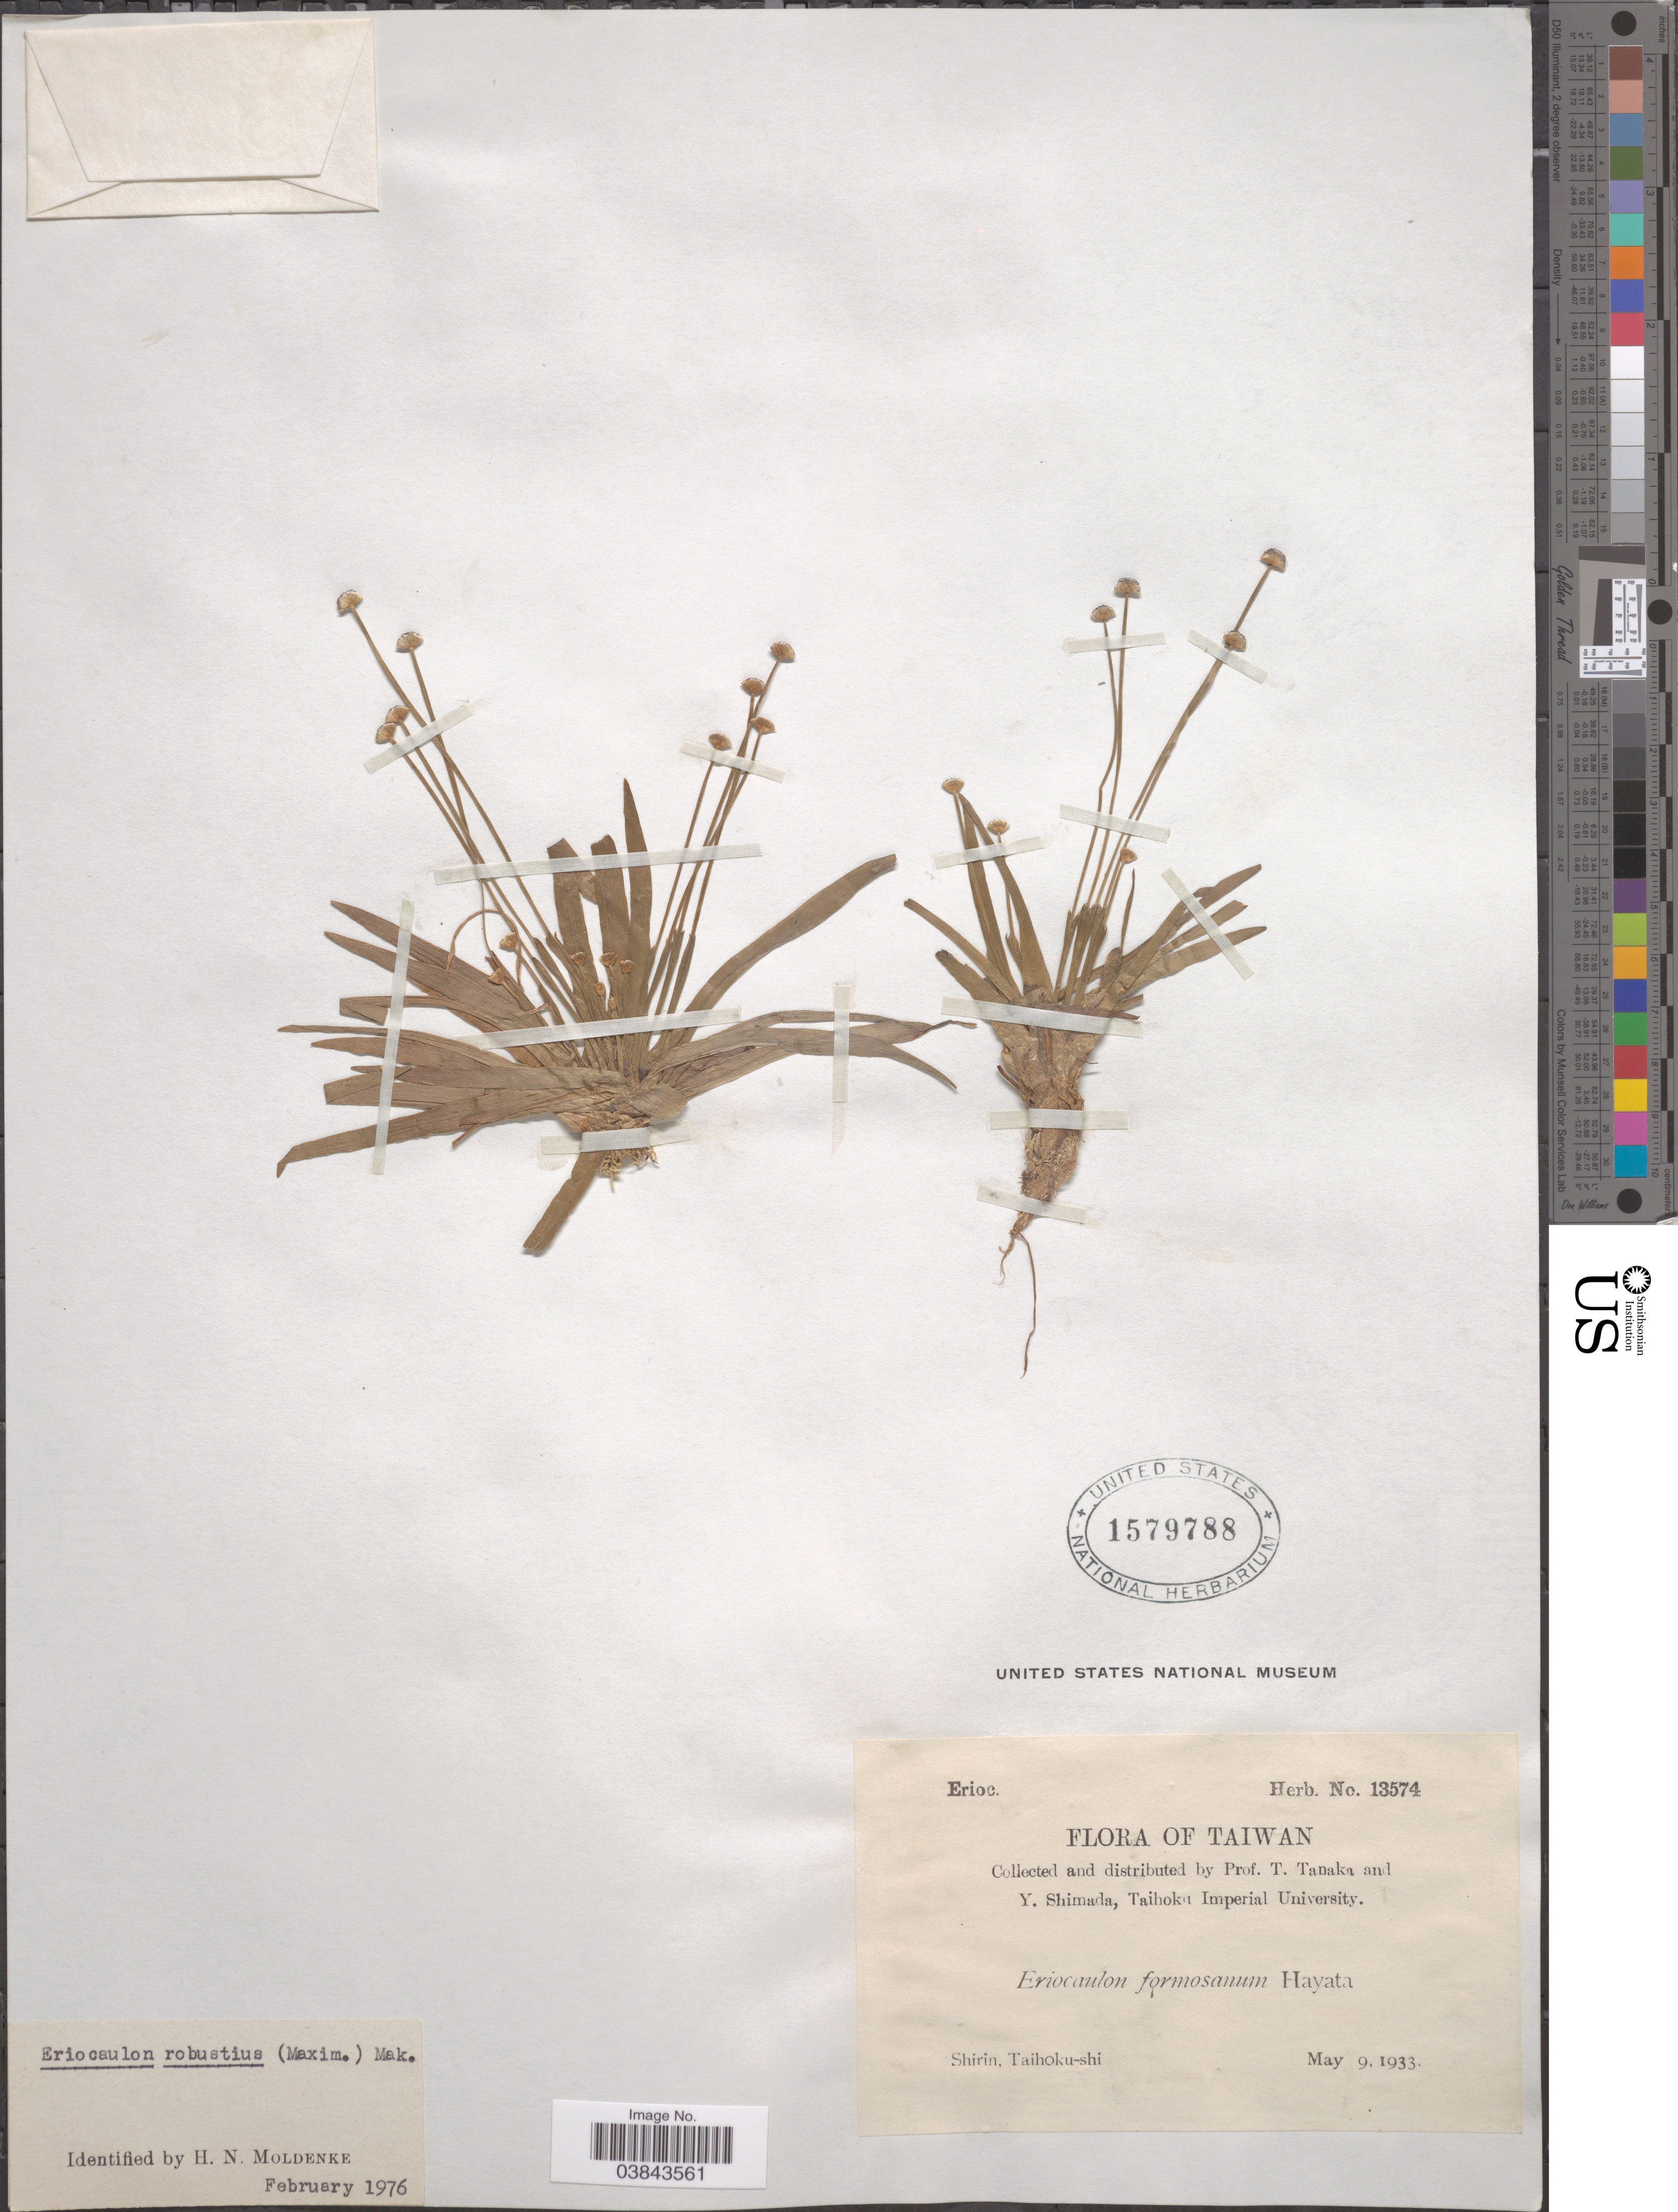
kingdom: Plantae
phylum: Tracheophyta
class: Liliopsida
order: Poales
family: Eriocaulaceae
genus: Eriocaulon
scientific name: Eriocaulon robustium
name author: (Maxim.) Makino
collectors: T. Tanaka & Y. Shimada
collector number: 13574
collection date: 1933-05-09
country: Taiwan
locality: Shirin, Taihoku-shi.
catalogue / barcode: US 1579788